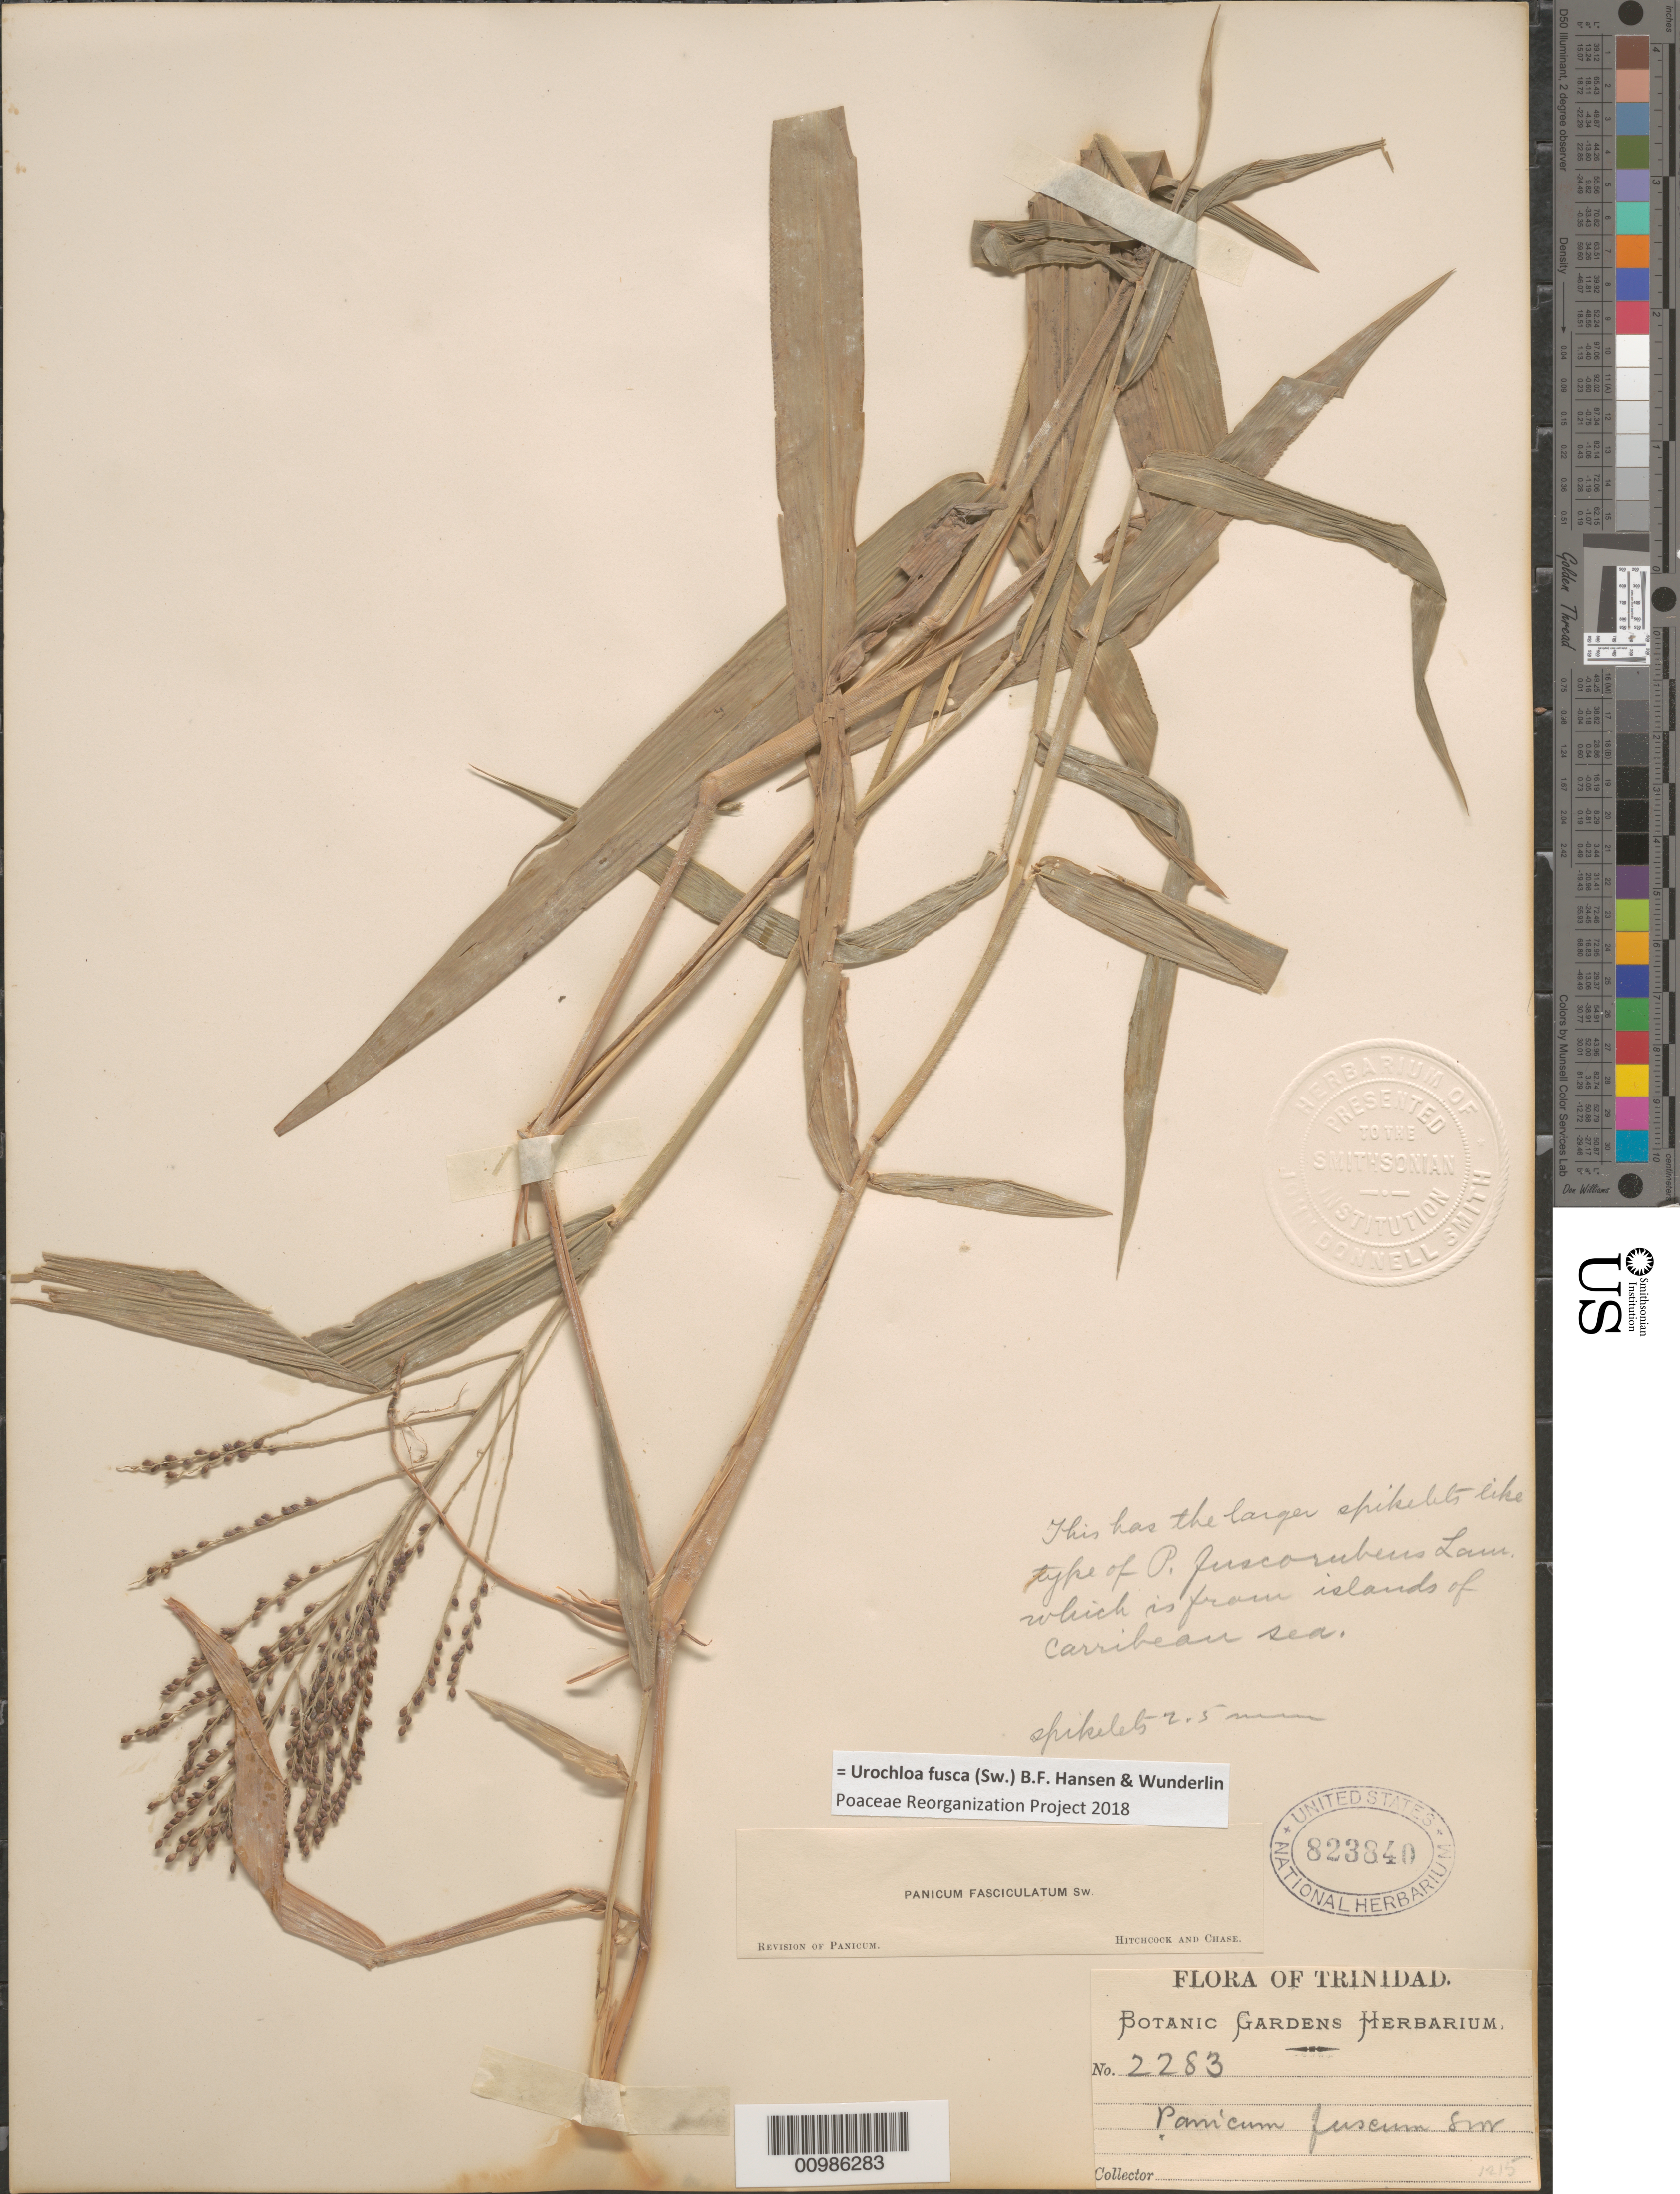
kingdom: Plantae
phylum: Tracheophyta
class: Liliopsida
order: Poales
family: Poaceae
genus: Brachiaria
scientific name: Brachiaria fasciculata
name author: (Sw.) Parodi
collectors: ex herb. Bot. Gard. Trinidad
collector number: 2283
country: Trinidad and Tobago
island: Trinidad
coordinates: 0 N, 0 E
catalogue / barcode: US 823840